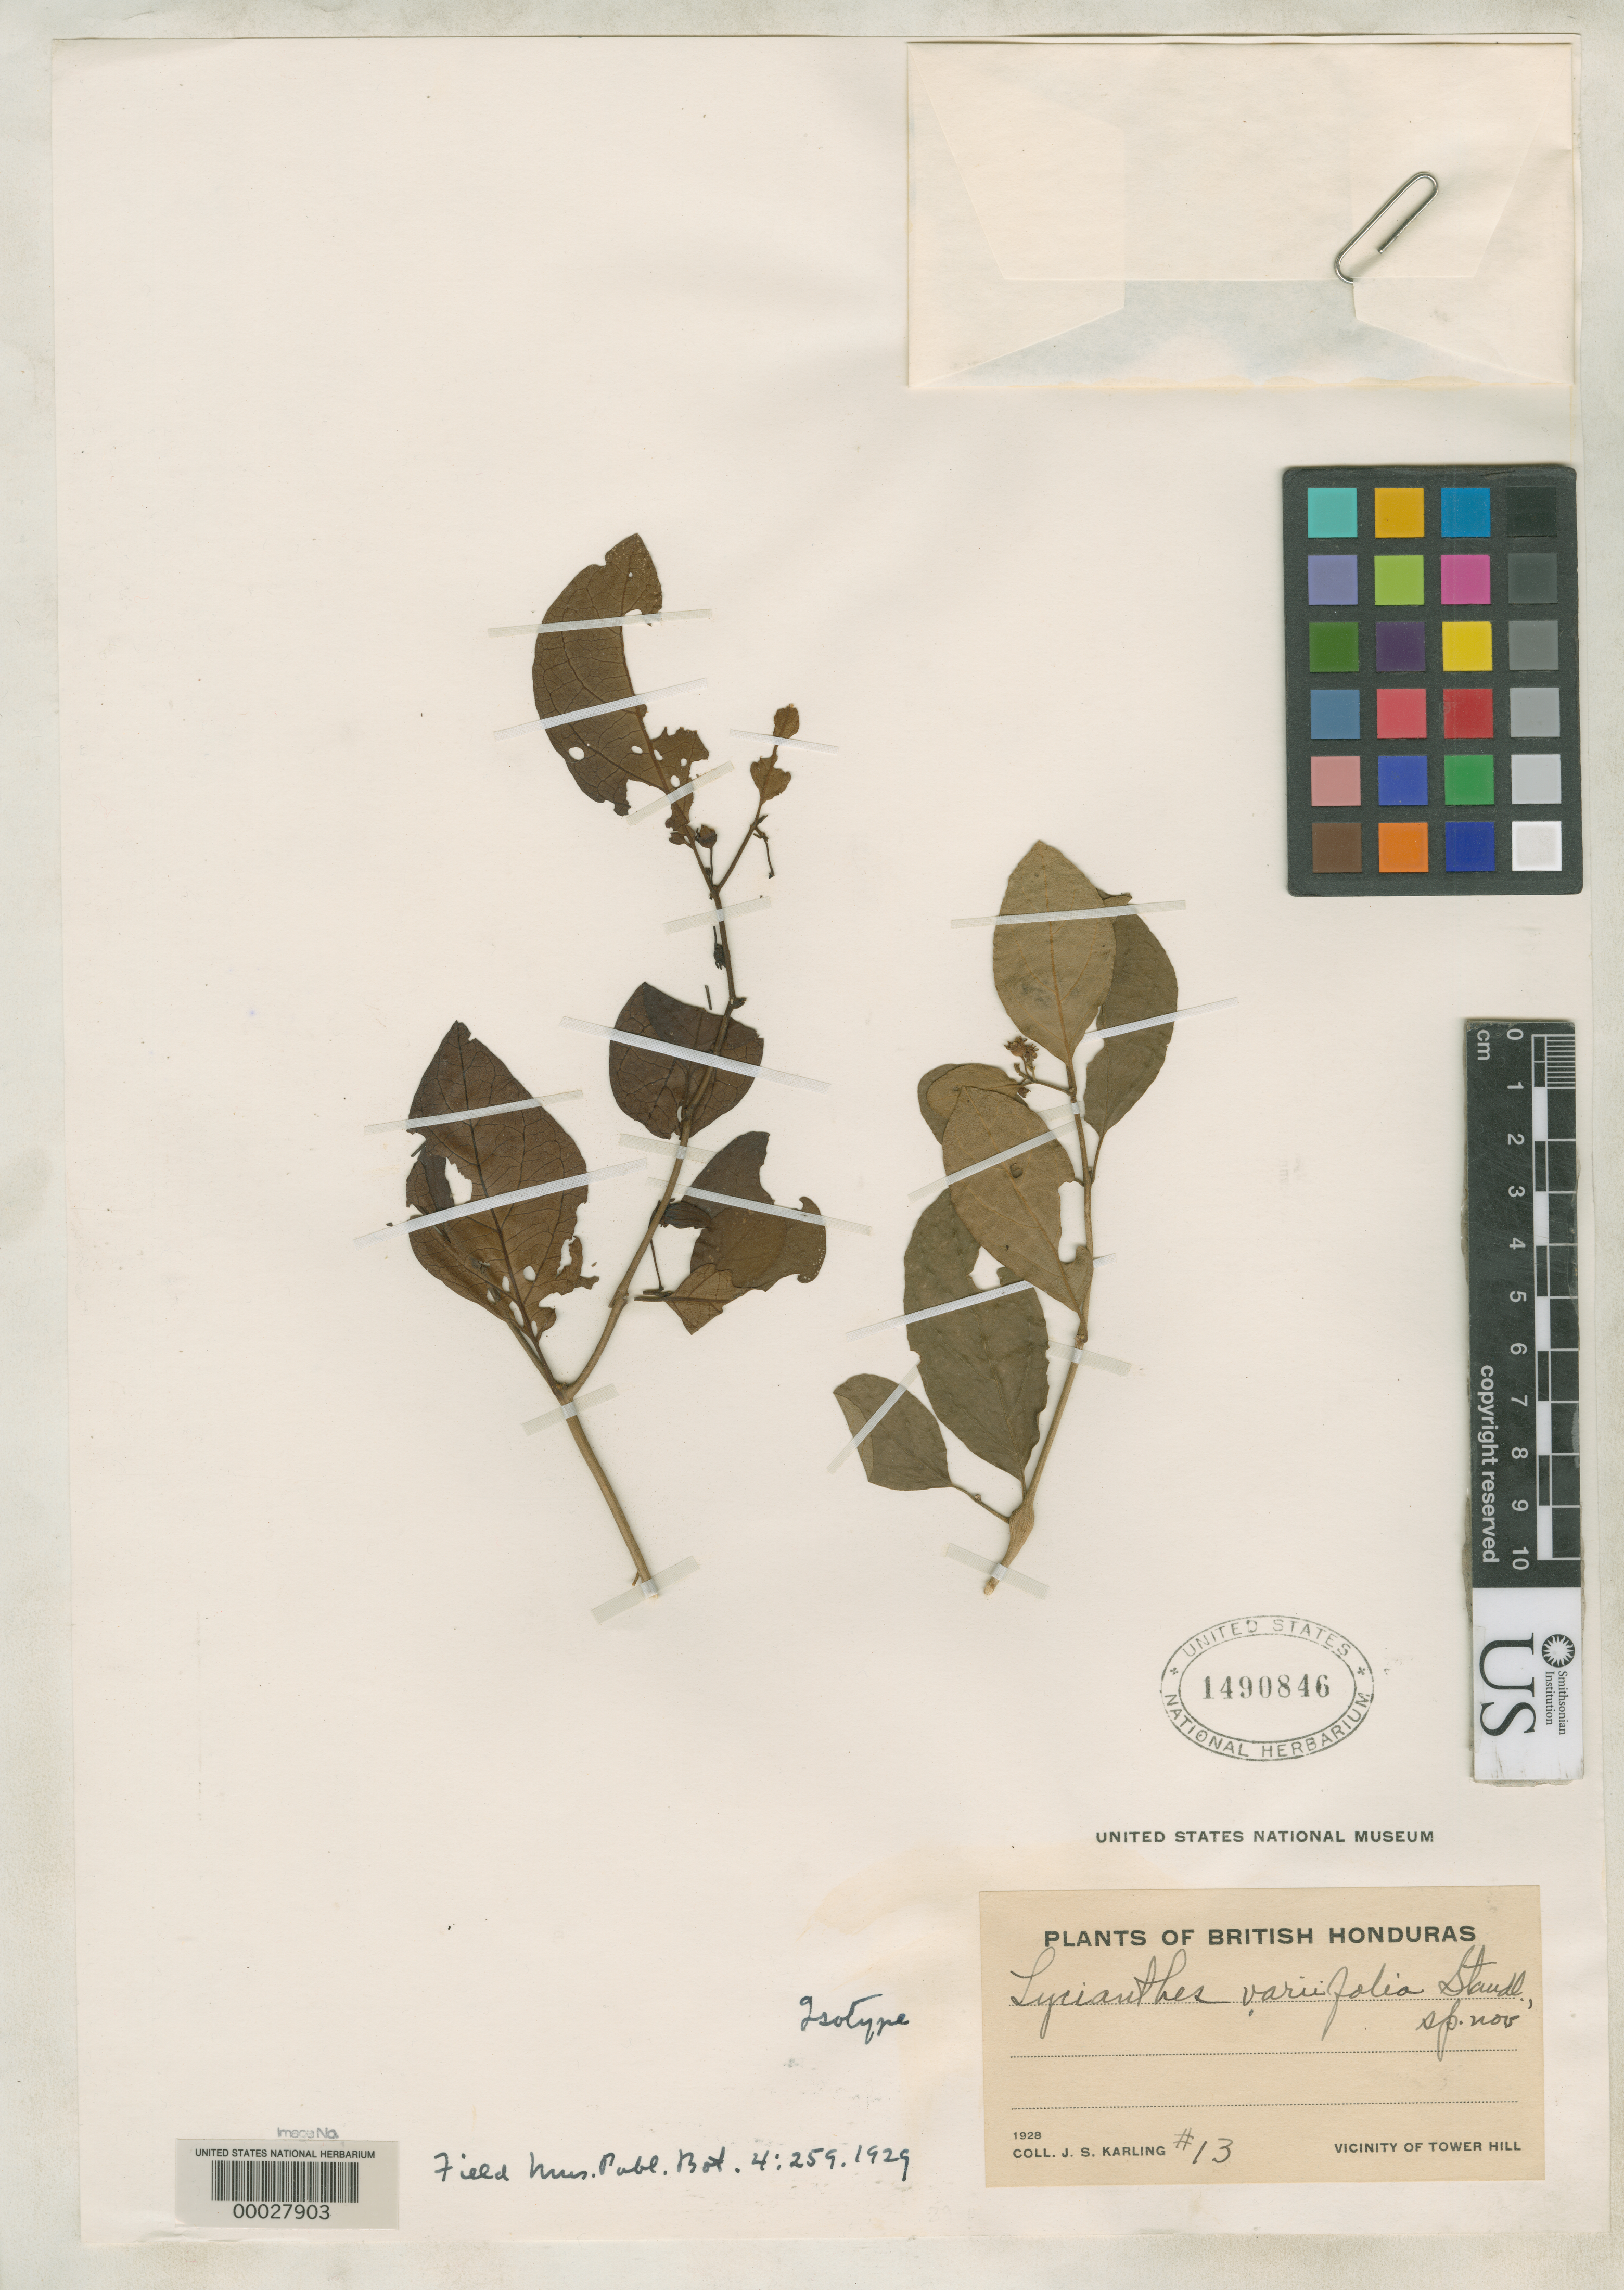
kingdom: Plantae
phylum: Tracheophyta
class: Magnoliopsida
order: Solanales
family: Solanaceae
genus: Lycianthes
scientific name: Lycianthes variifolia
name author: Standl.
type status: Isotype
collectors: J. Karling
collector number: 13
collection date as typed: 1928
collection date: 1928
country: Belize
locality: British Honduras, Vicinity of Tower Hill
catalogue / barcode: US 1490846